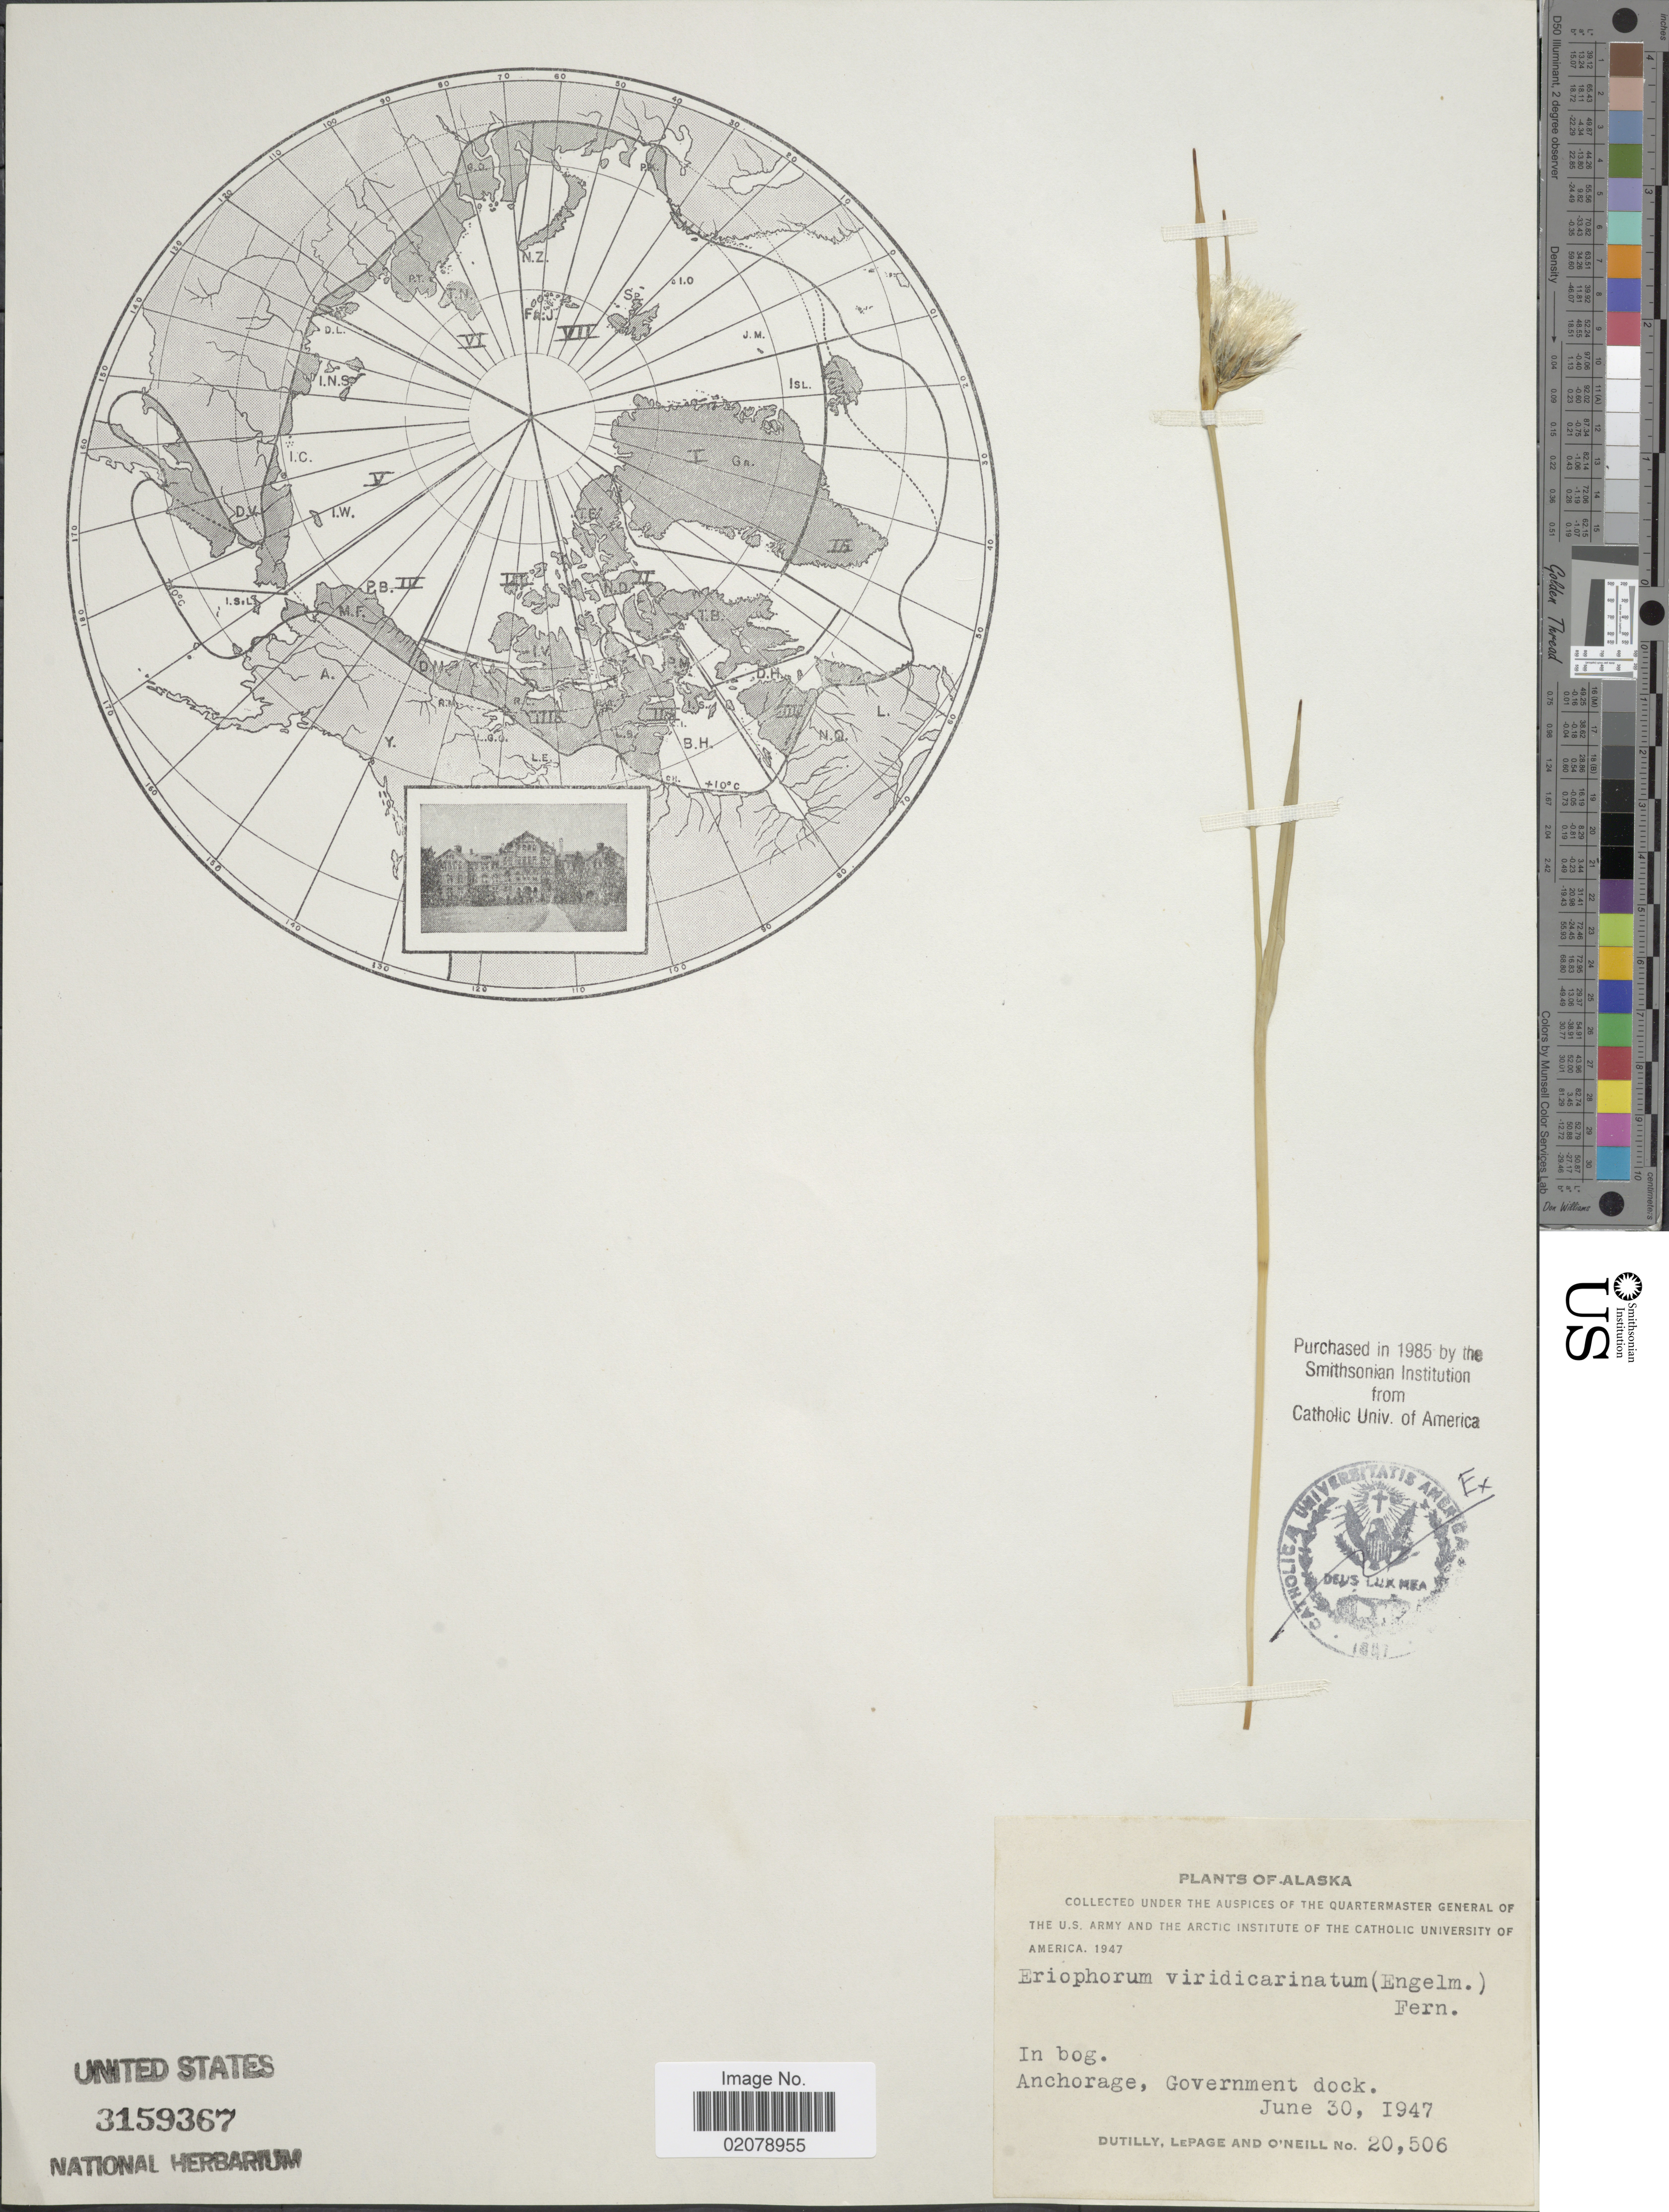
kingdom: Plantae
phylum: Tracheophyta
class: Liliopsida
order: Poales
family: Cyperaceae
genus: Eriophorum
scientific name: Eriophorum viridicarinatum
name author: (Englem.) Fernald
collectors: -. Dutilly, -. LePage & O' Neill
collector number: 20506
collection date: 1947-06-30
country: United States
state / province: Alaska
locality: Anchorage, Government dock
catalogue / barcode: US 3159367